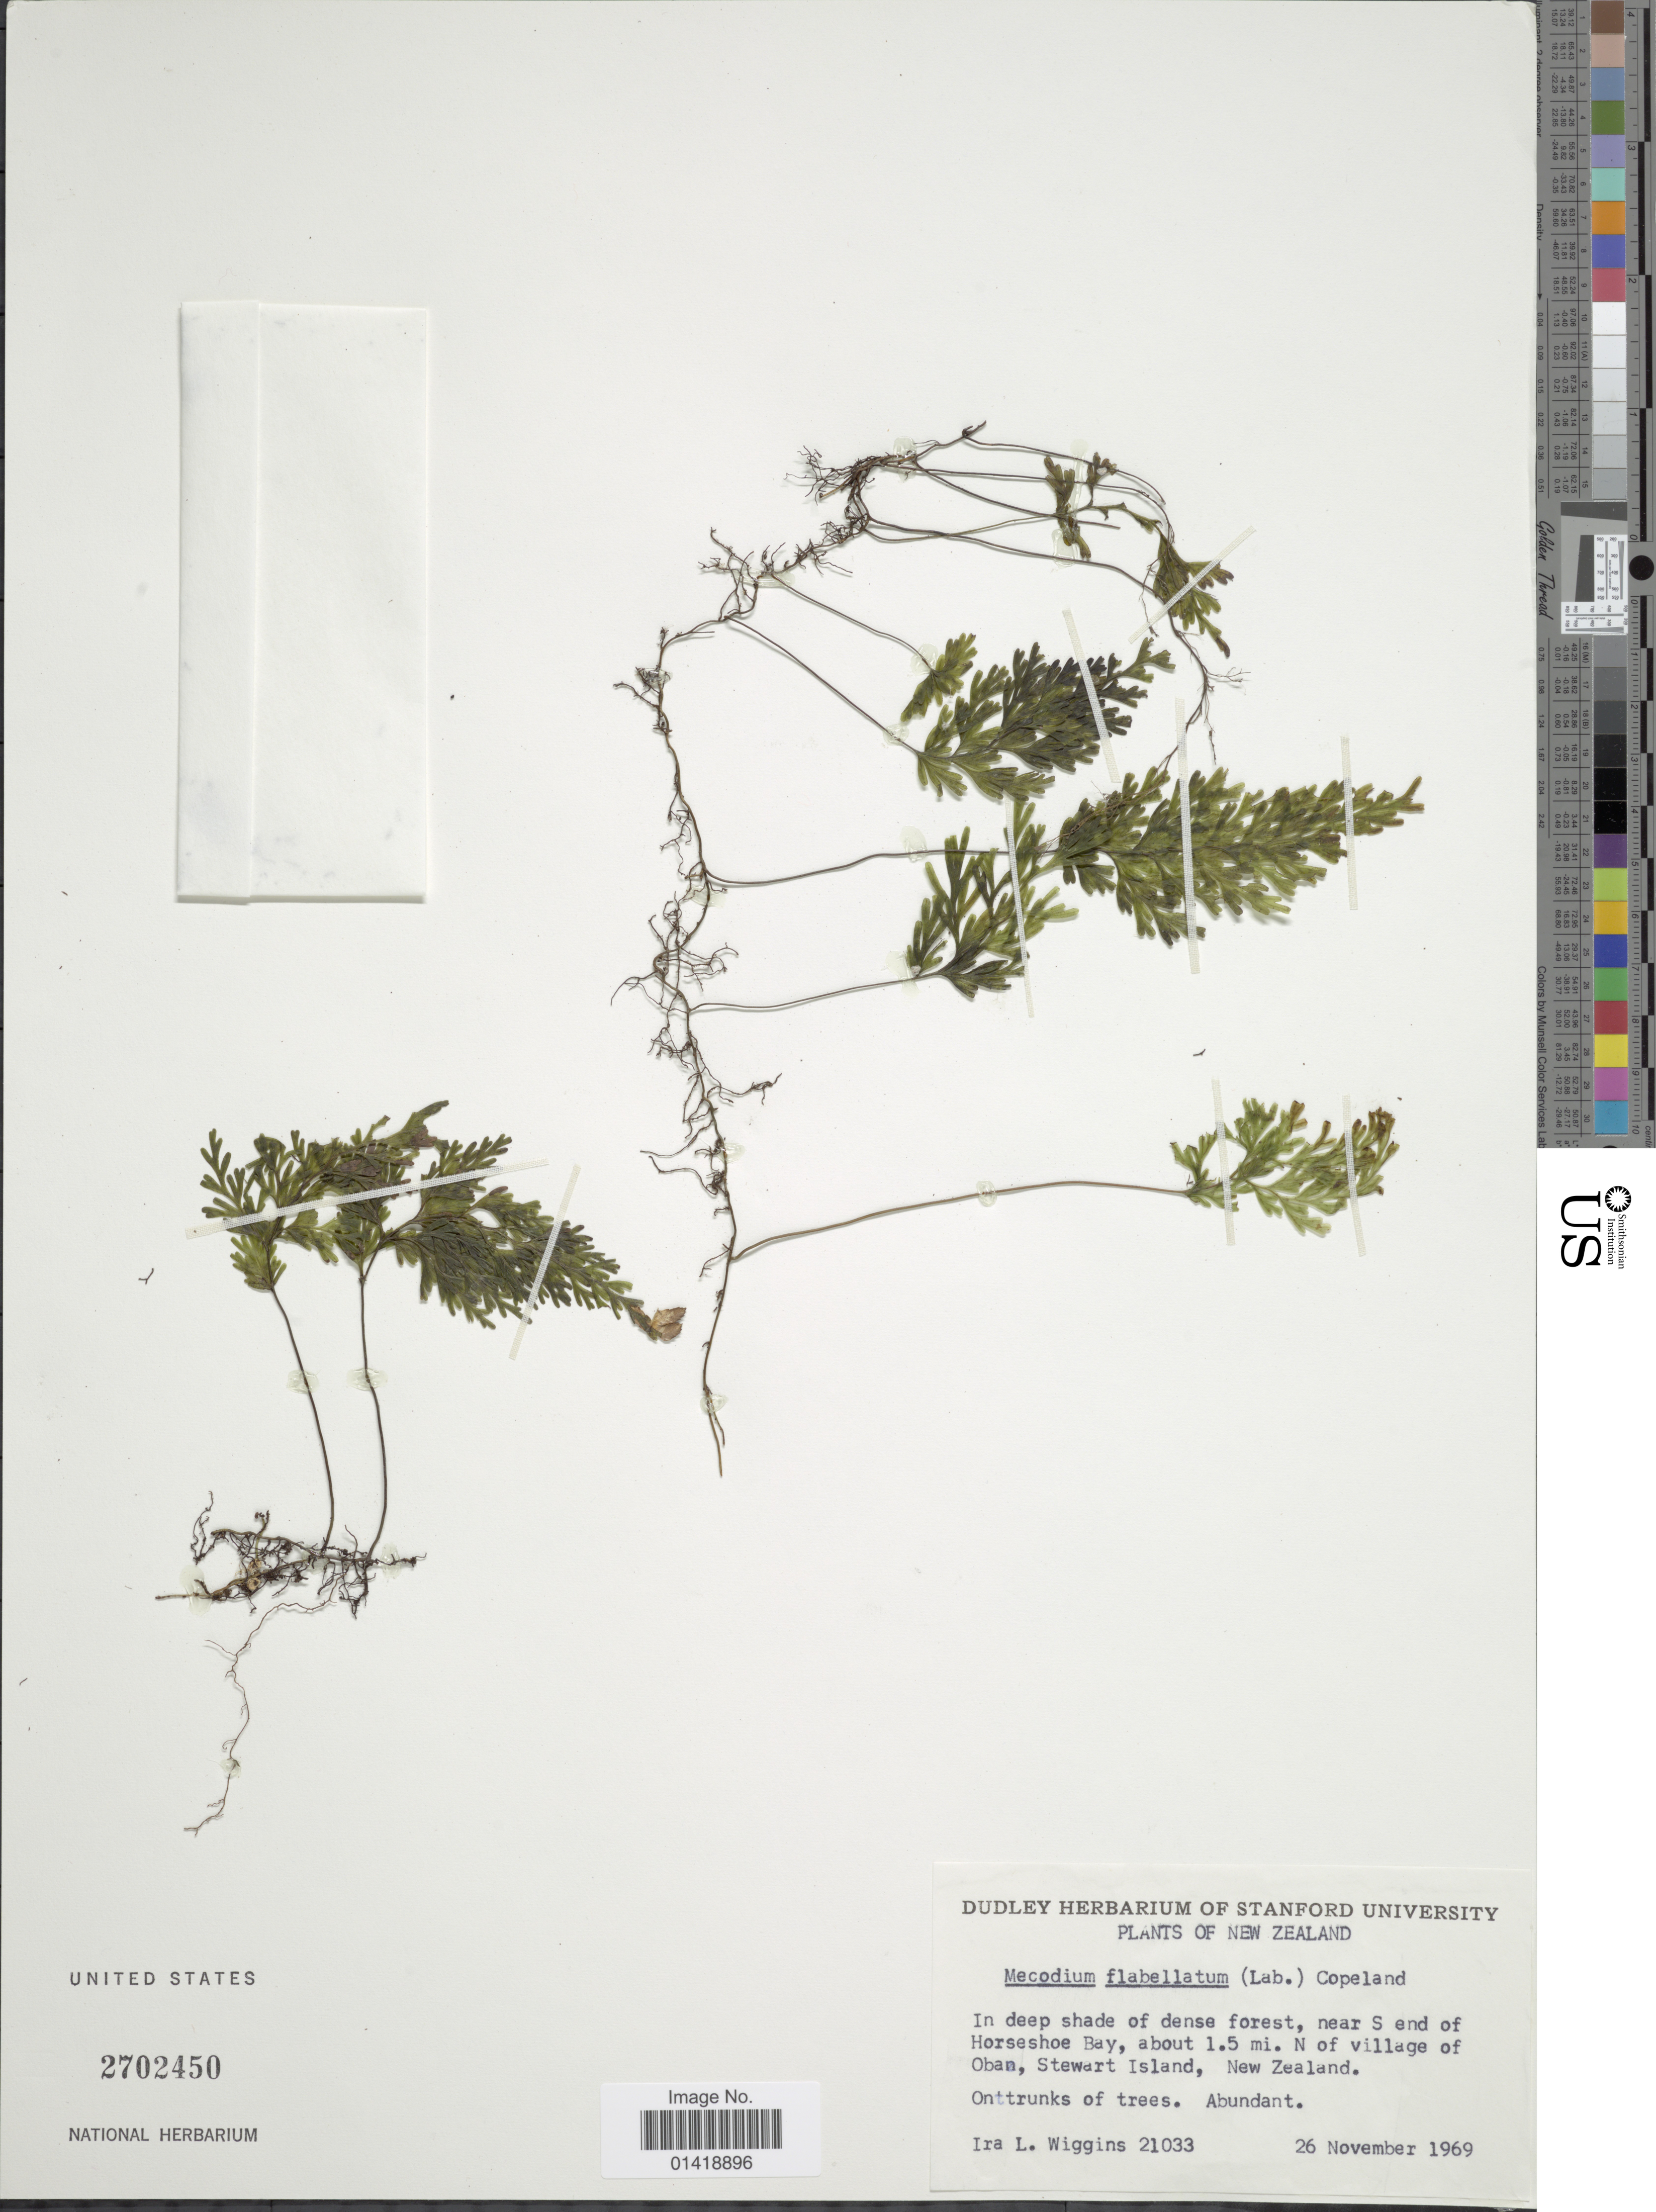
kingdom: Plantae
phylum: Tracheophyta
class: Polypodiopsida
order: Hymenophyllales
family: Hymenophyllaceae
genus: Hymenophyllum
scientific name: Hymenophyllum flabellatum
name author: Labill.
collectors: I. L. Wiggins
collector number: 21033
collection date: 1969-11-26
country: New Zealand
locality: In deep shade of dense forest, near S end of Horseshoe Bay, about 1.5 mi. N of village of Oban, Stewart Island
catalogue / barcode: US 2702450